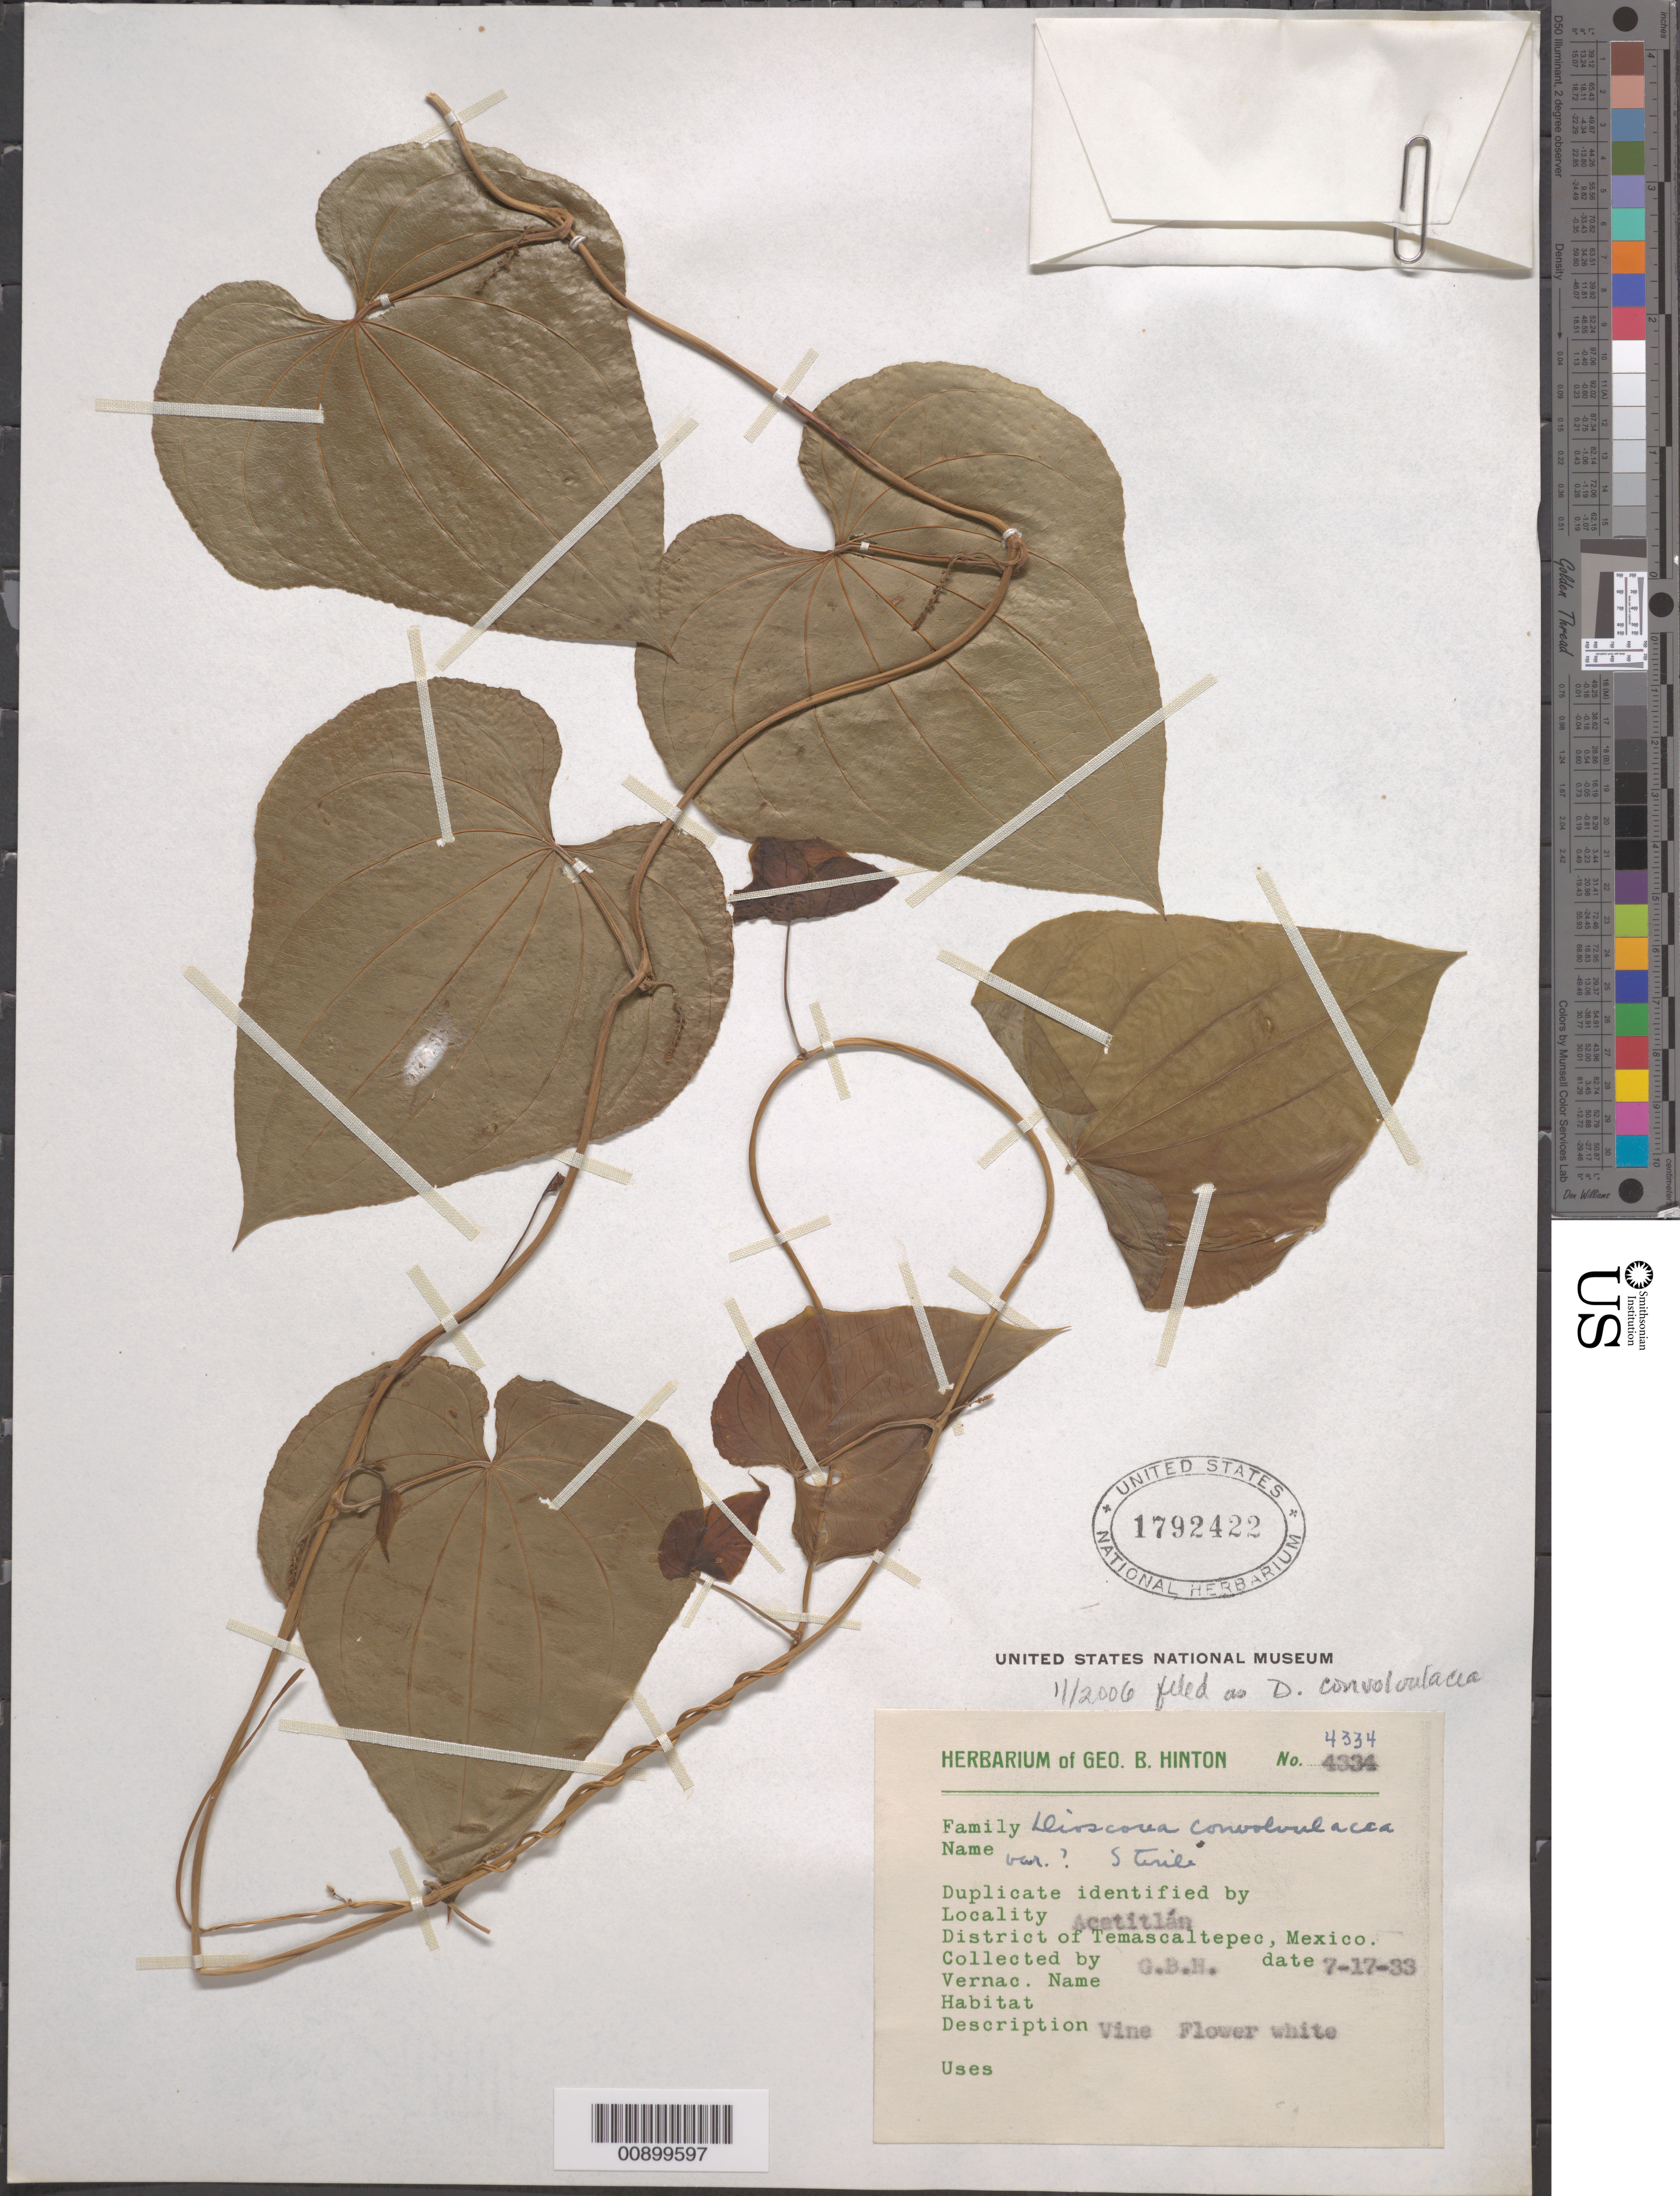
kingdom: Plantae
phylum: Tracheophyta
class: Liliopsida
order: Dioscoreales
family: Dioscoreaceae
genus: Dioscorea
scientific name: Dioscorea convolvulacea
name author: Schltdl. & Cham.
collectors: G. B. Hinton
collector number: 4334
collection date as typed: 17 Jul 1933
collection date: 1933-07-17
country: Mexico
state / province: México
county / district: Temascaltepec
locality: Acatitlán, District of Temascaltepec, State of México.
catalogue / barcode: US 1792422